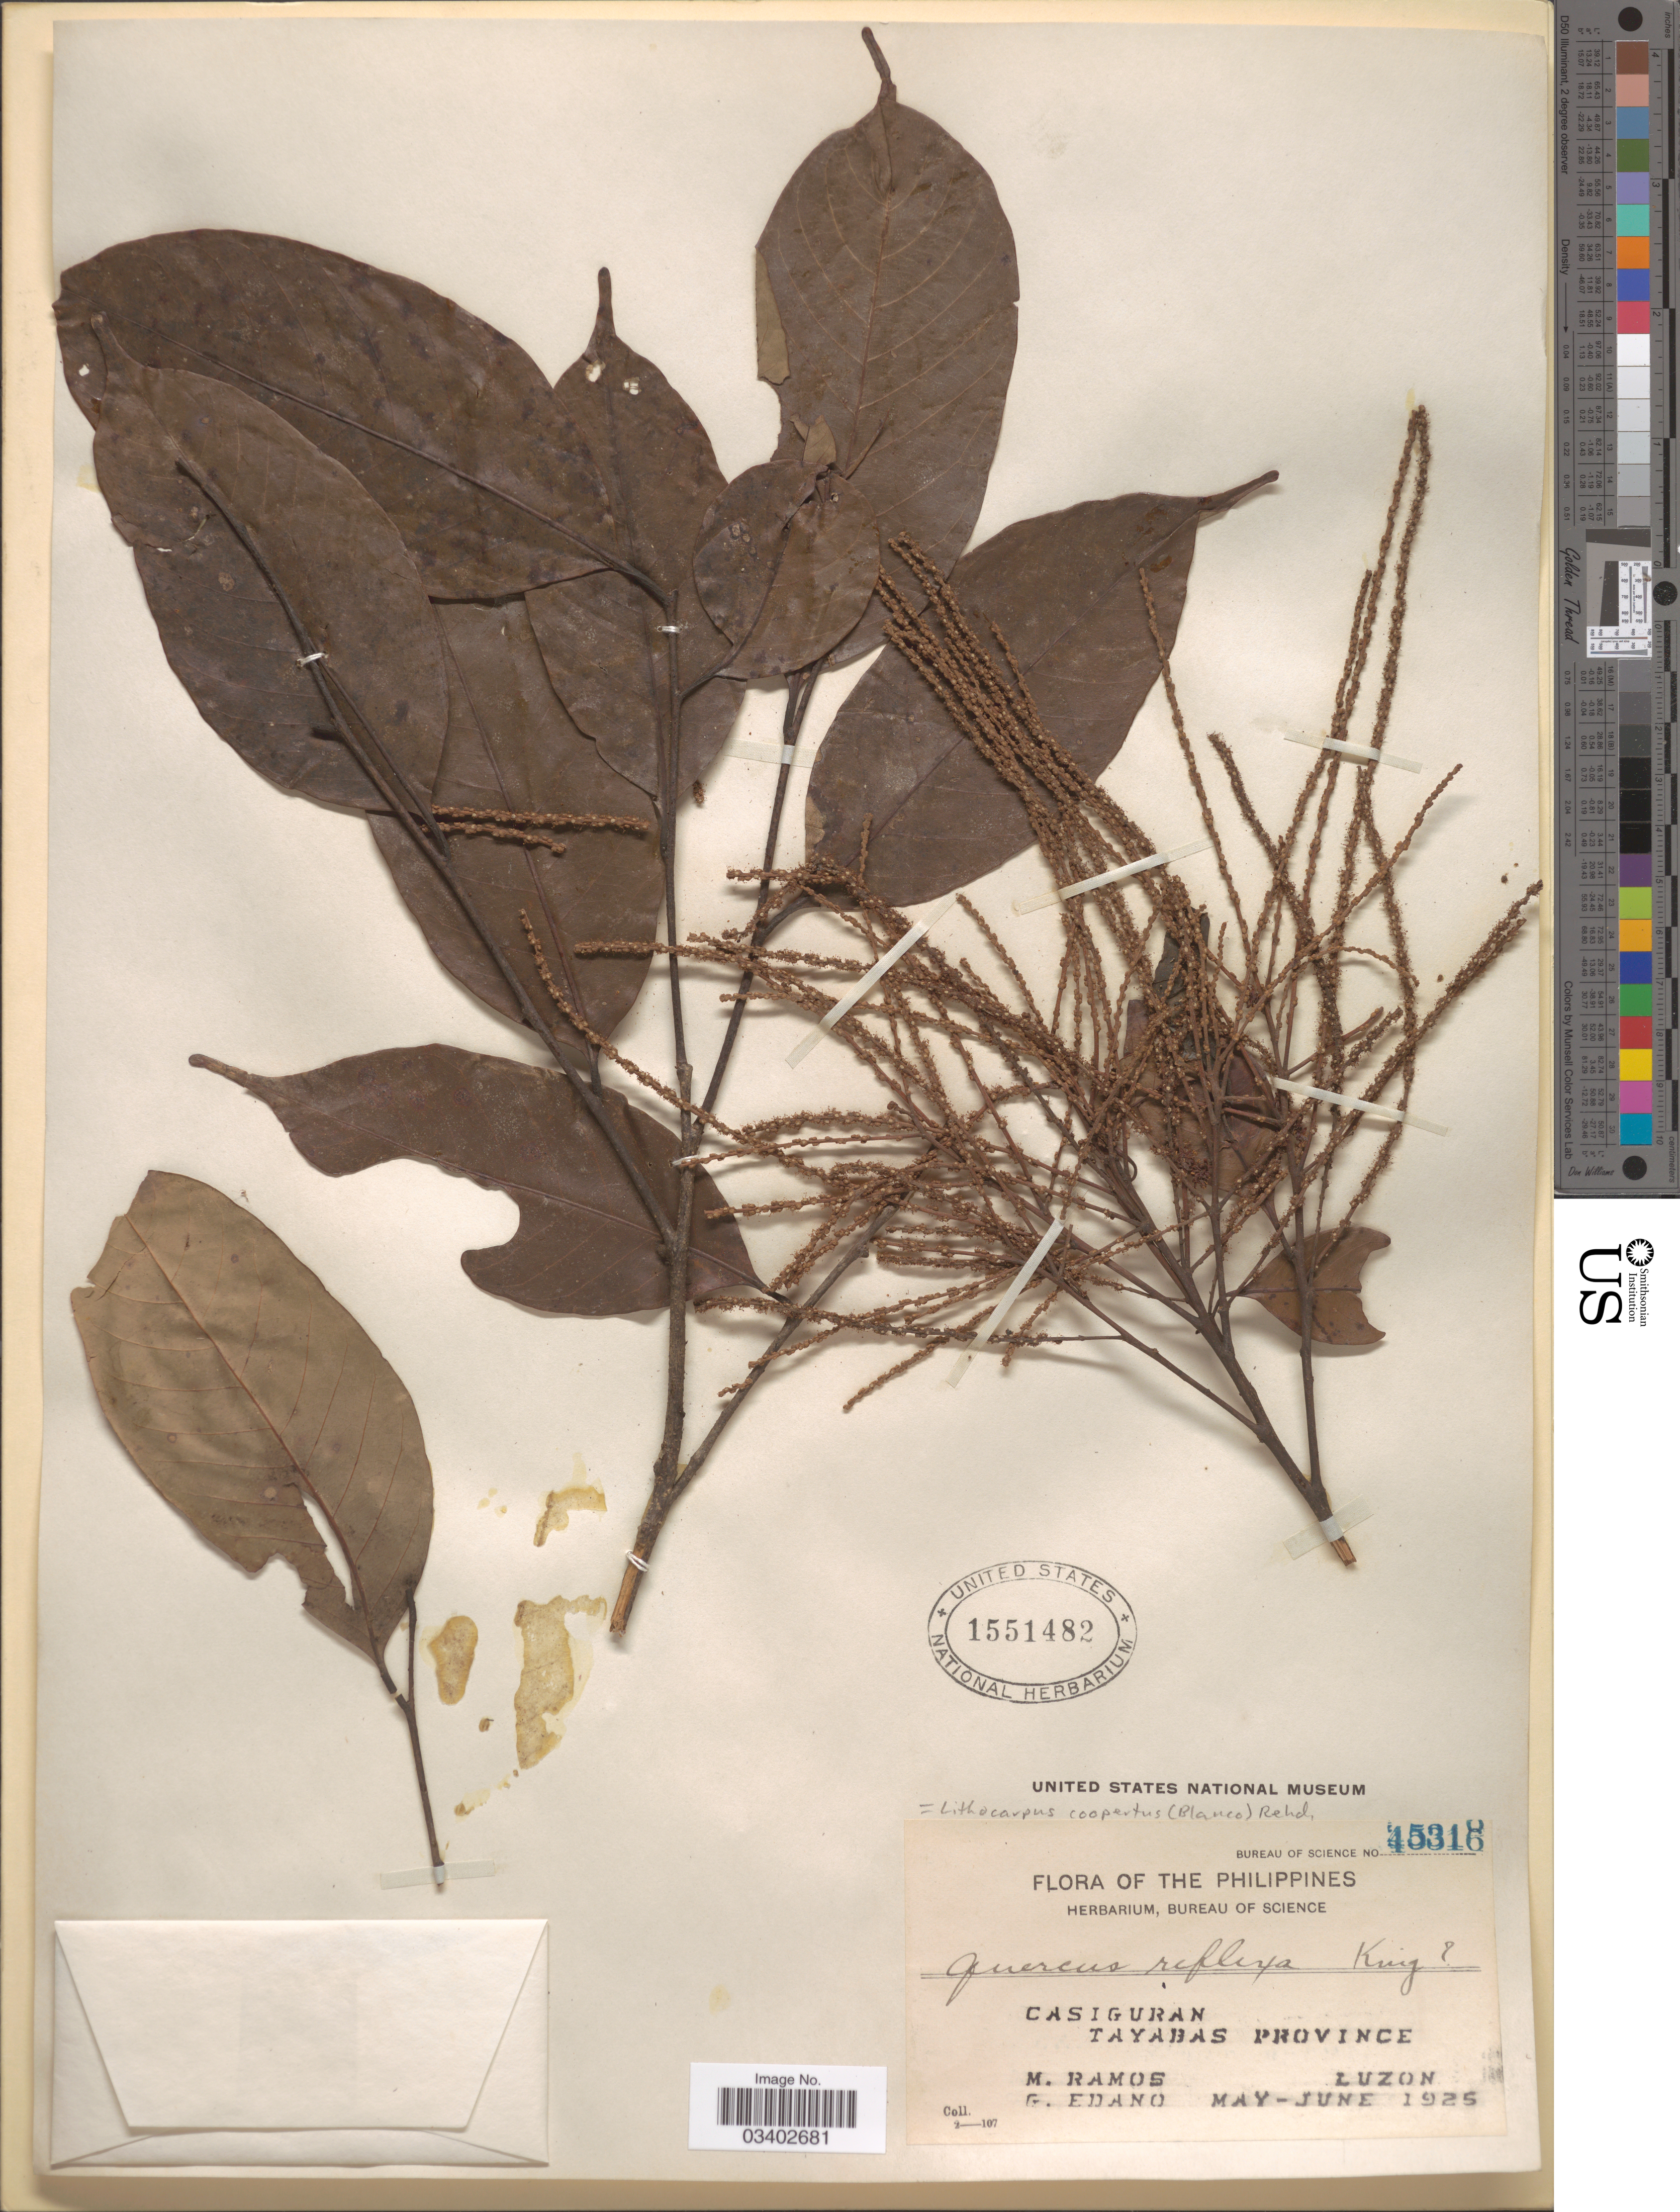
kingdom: Plantae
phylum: Tracheophyta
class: Magnoliopsida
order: Fagales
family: Fagaceae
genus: Lithocarpus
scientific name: Lithocarpus coopertus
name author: (Blanco) Rehder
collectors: M. Ramos & G. Edaño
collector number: Bureau of Science 45316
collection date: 1925-05/1925-06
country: Philippines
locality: Casiguran. Tayabas Province. Luzon.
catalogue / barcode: US 1551482